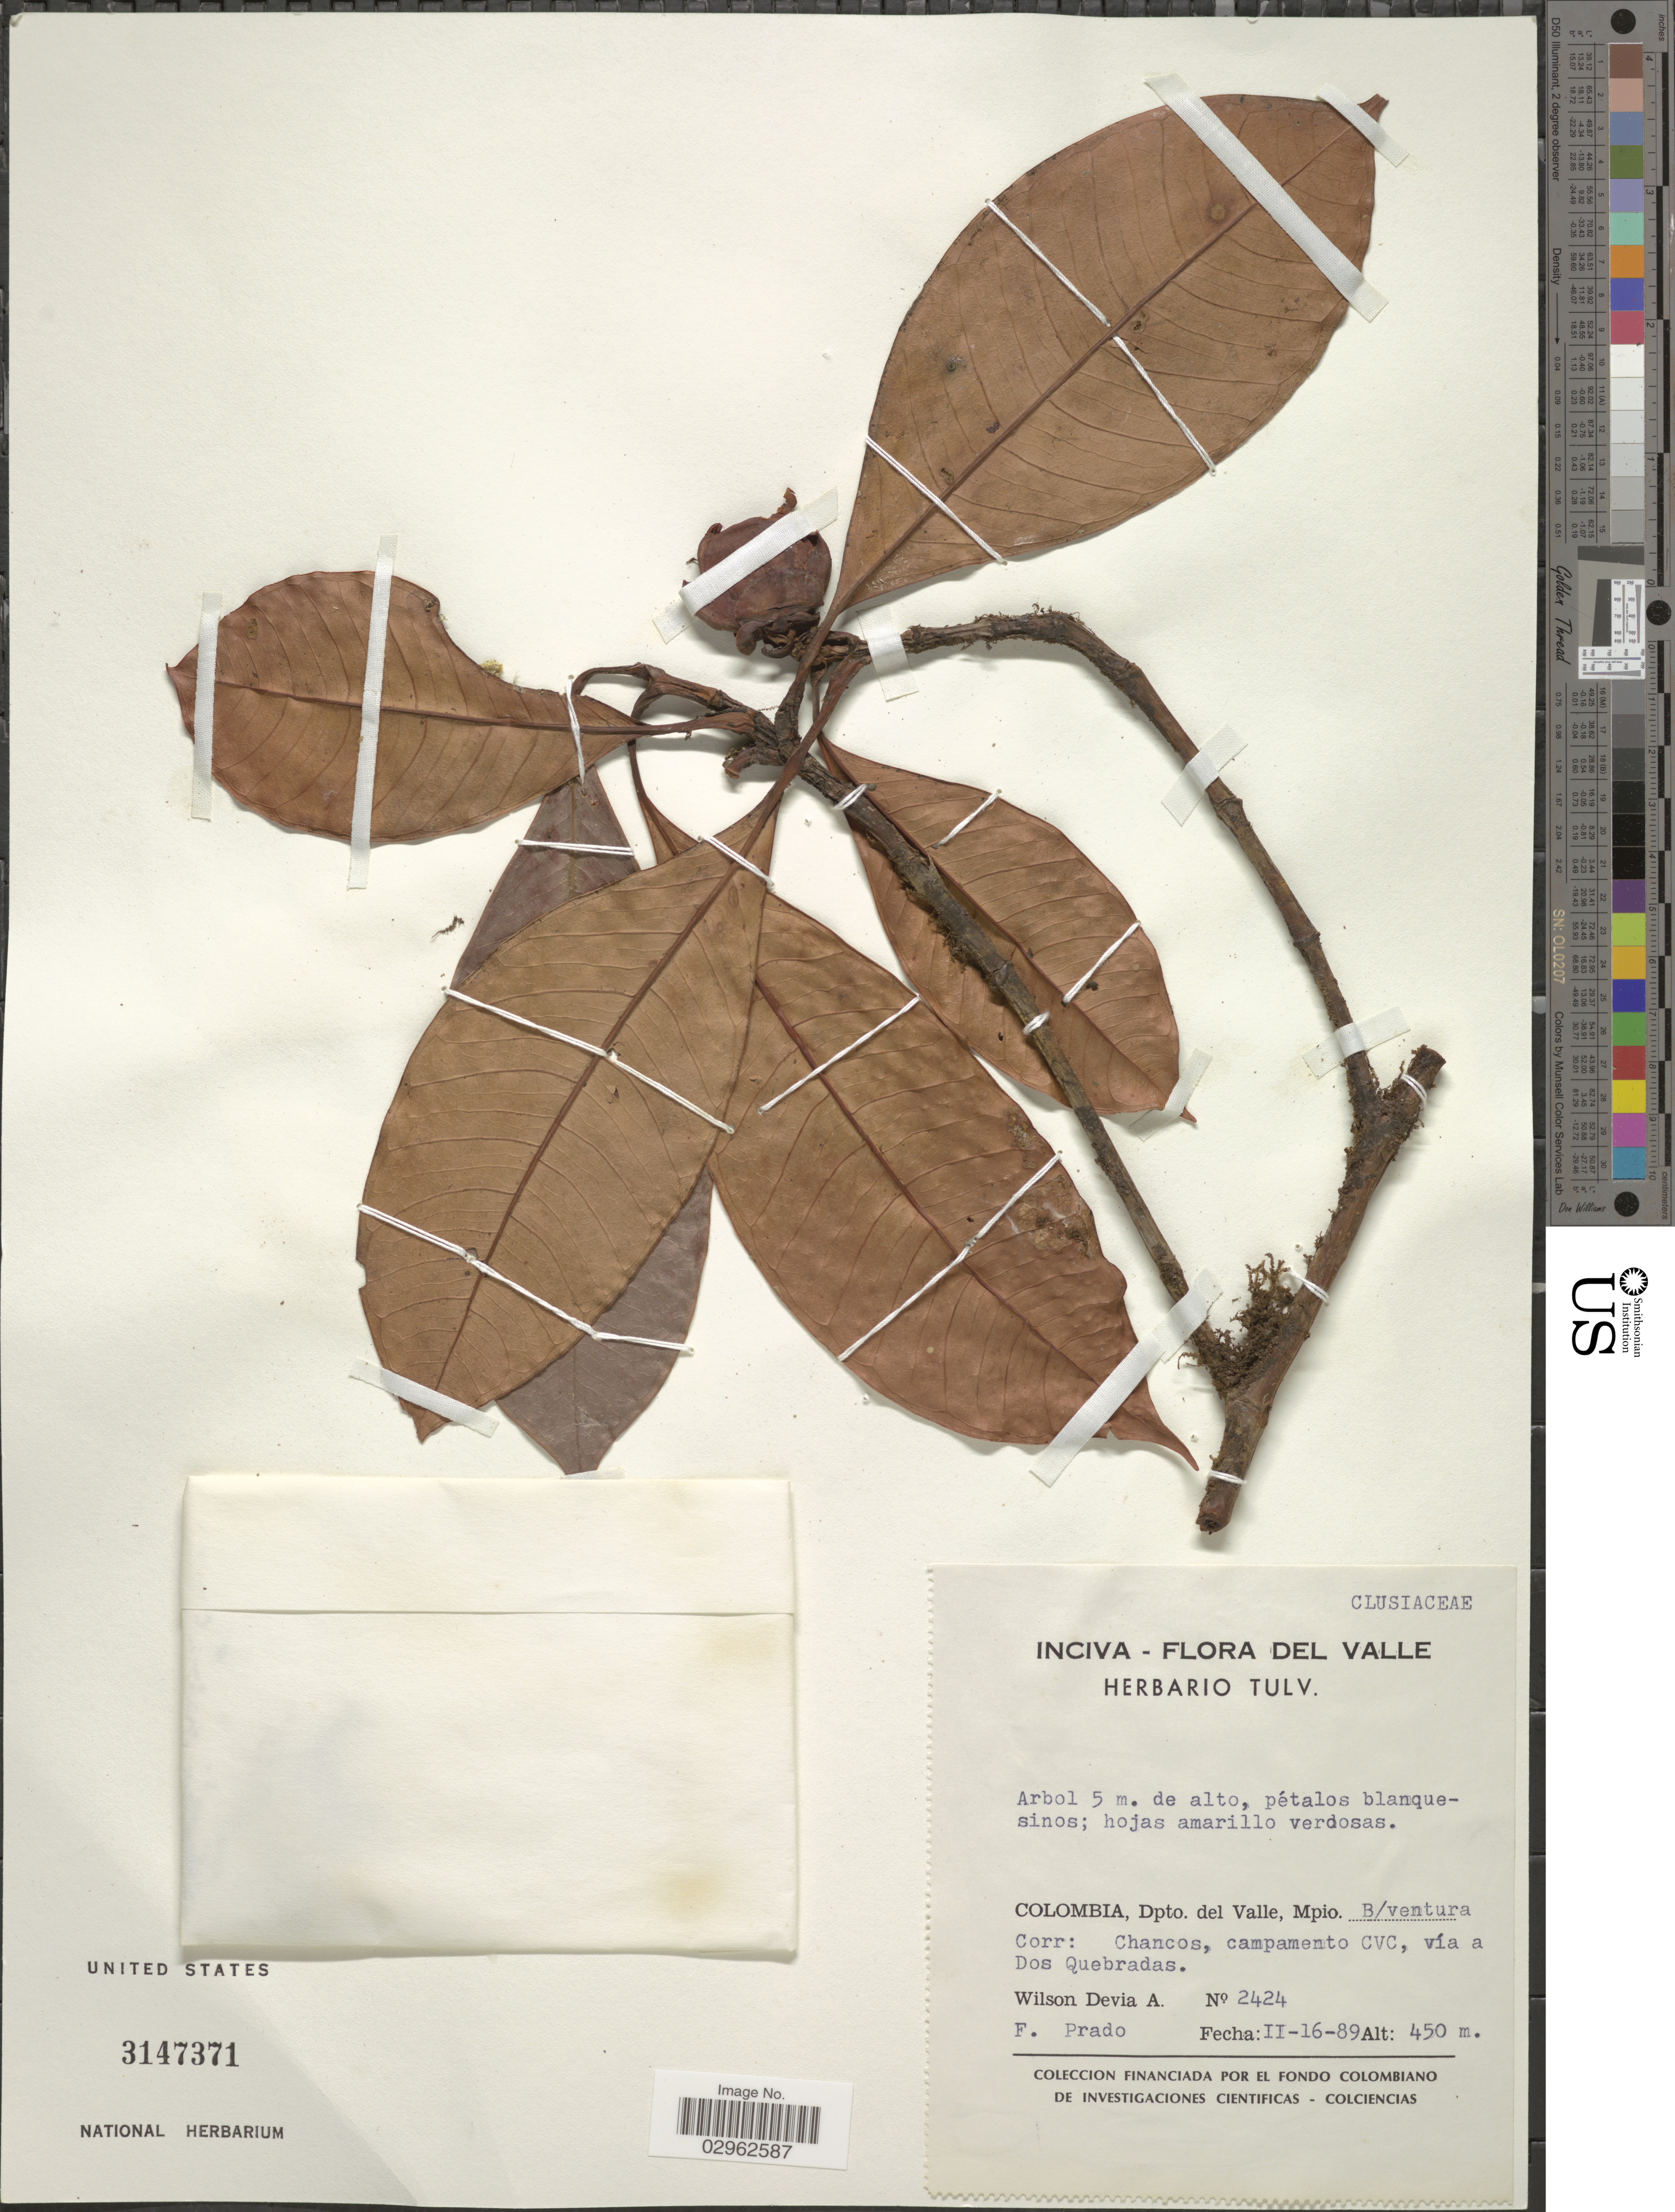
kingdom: Plantae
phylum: Tracheophyta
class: Magnoliopsida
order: Malpighiales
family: Clusiaceae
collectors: W. Devia A. & F. Prado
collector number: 2424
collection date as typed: Transcribed d/m/y: 16/2/89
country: Colombia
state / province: Valle del Cauca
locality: Dpto. del Valle, Mpio. B/ventura, Corr: Chancos, campamento CVC, vía a Dos Quebradas.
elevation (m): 450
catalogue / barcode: US 3147371